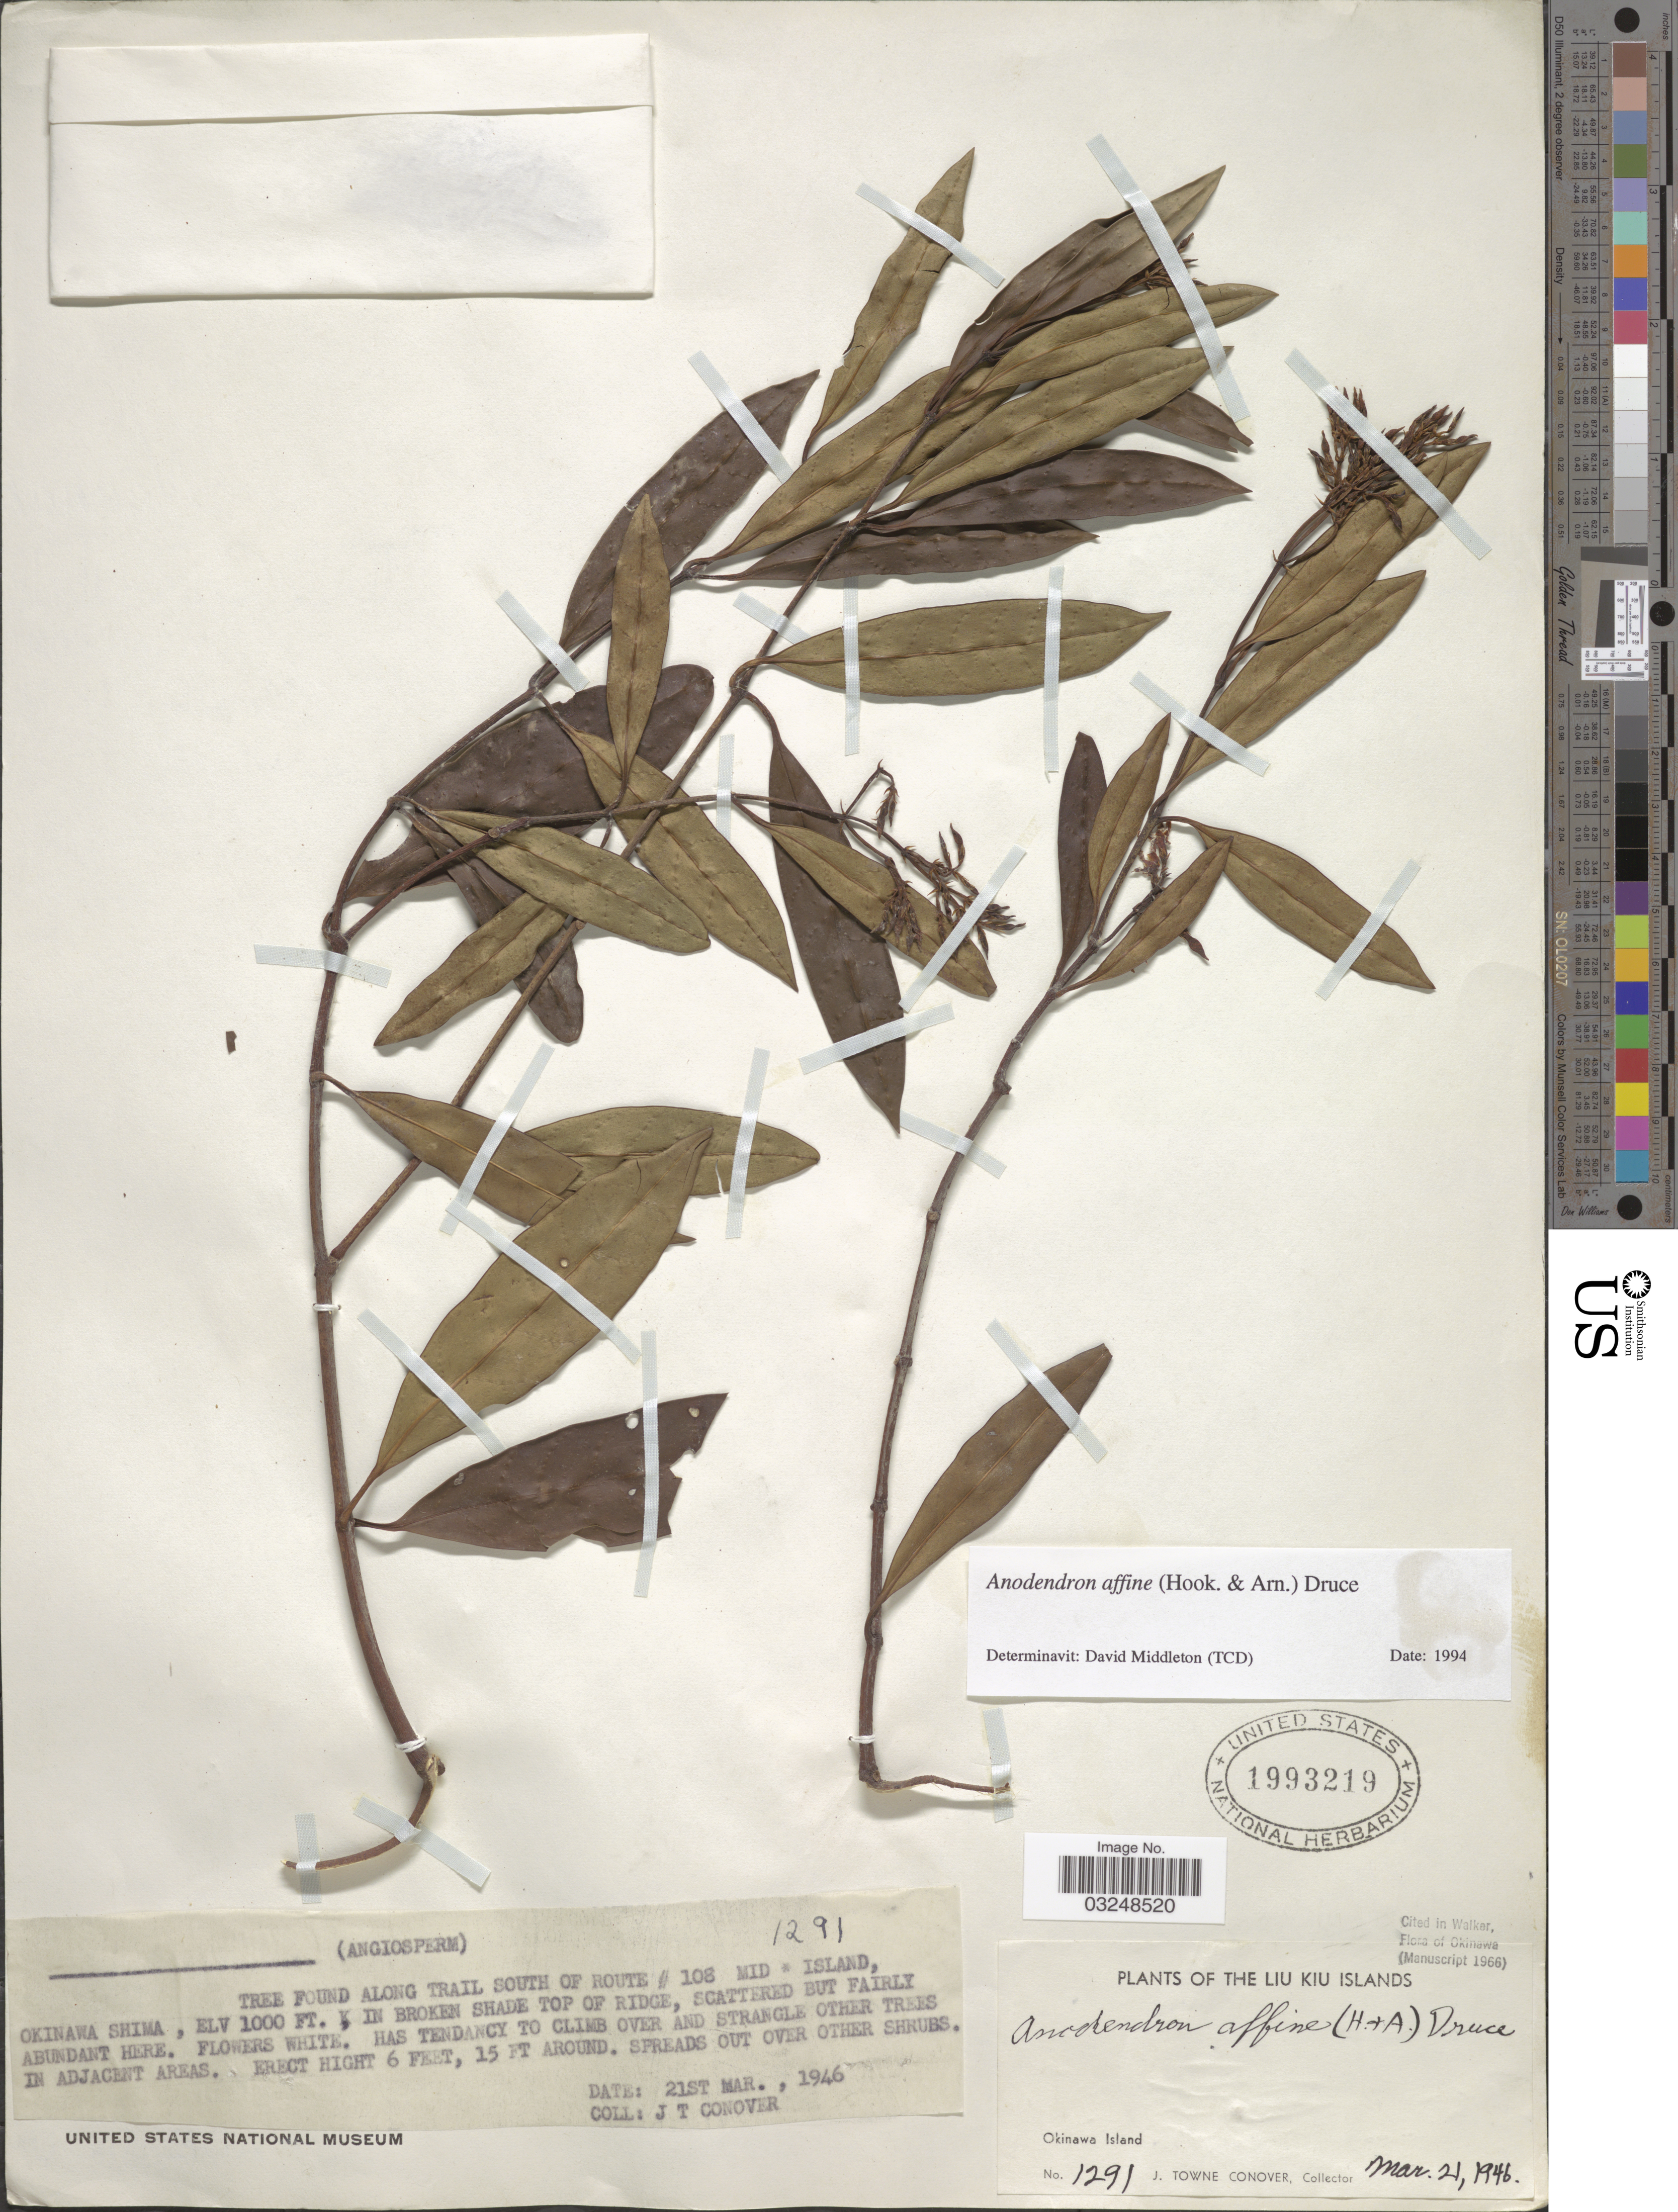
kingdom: Plantae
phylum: Tracheophyta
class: Magnoliopsida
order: Gentianales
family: Apocynaceae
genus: Anodendron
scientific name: Anodendron affine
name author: (Hook. & Arn.) Druce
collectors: J. T. Conover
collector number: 1291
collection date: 1946-03-21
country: Japan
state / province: Okinawa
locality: The Liu Kiu Islands, Okinawa Island, Along Trail South of Route # 108 Mid, Island Okinawa Shima.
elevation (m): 305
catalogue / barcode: US 1993219